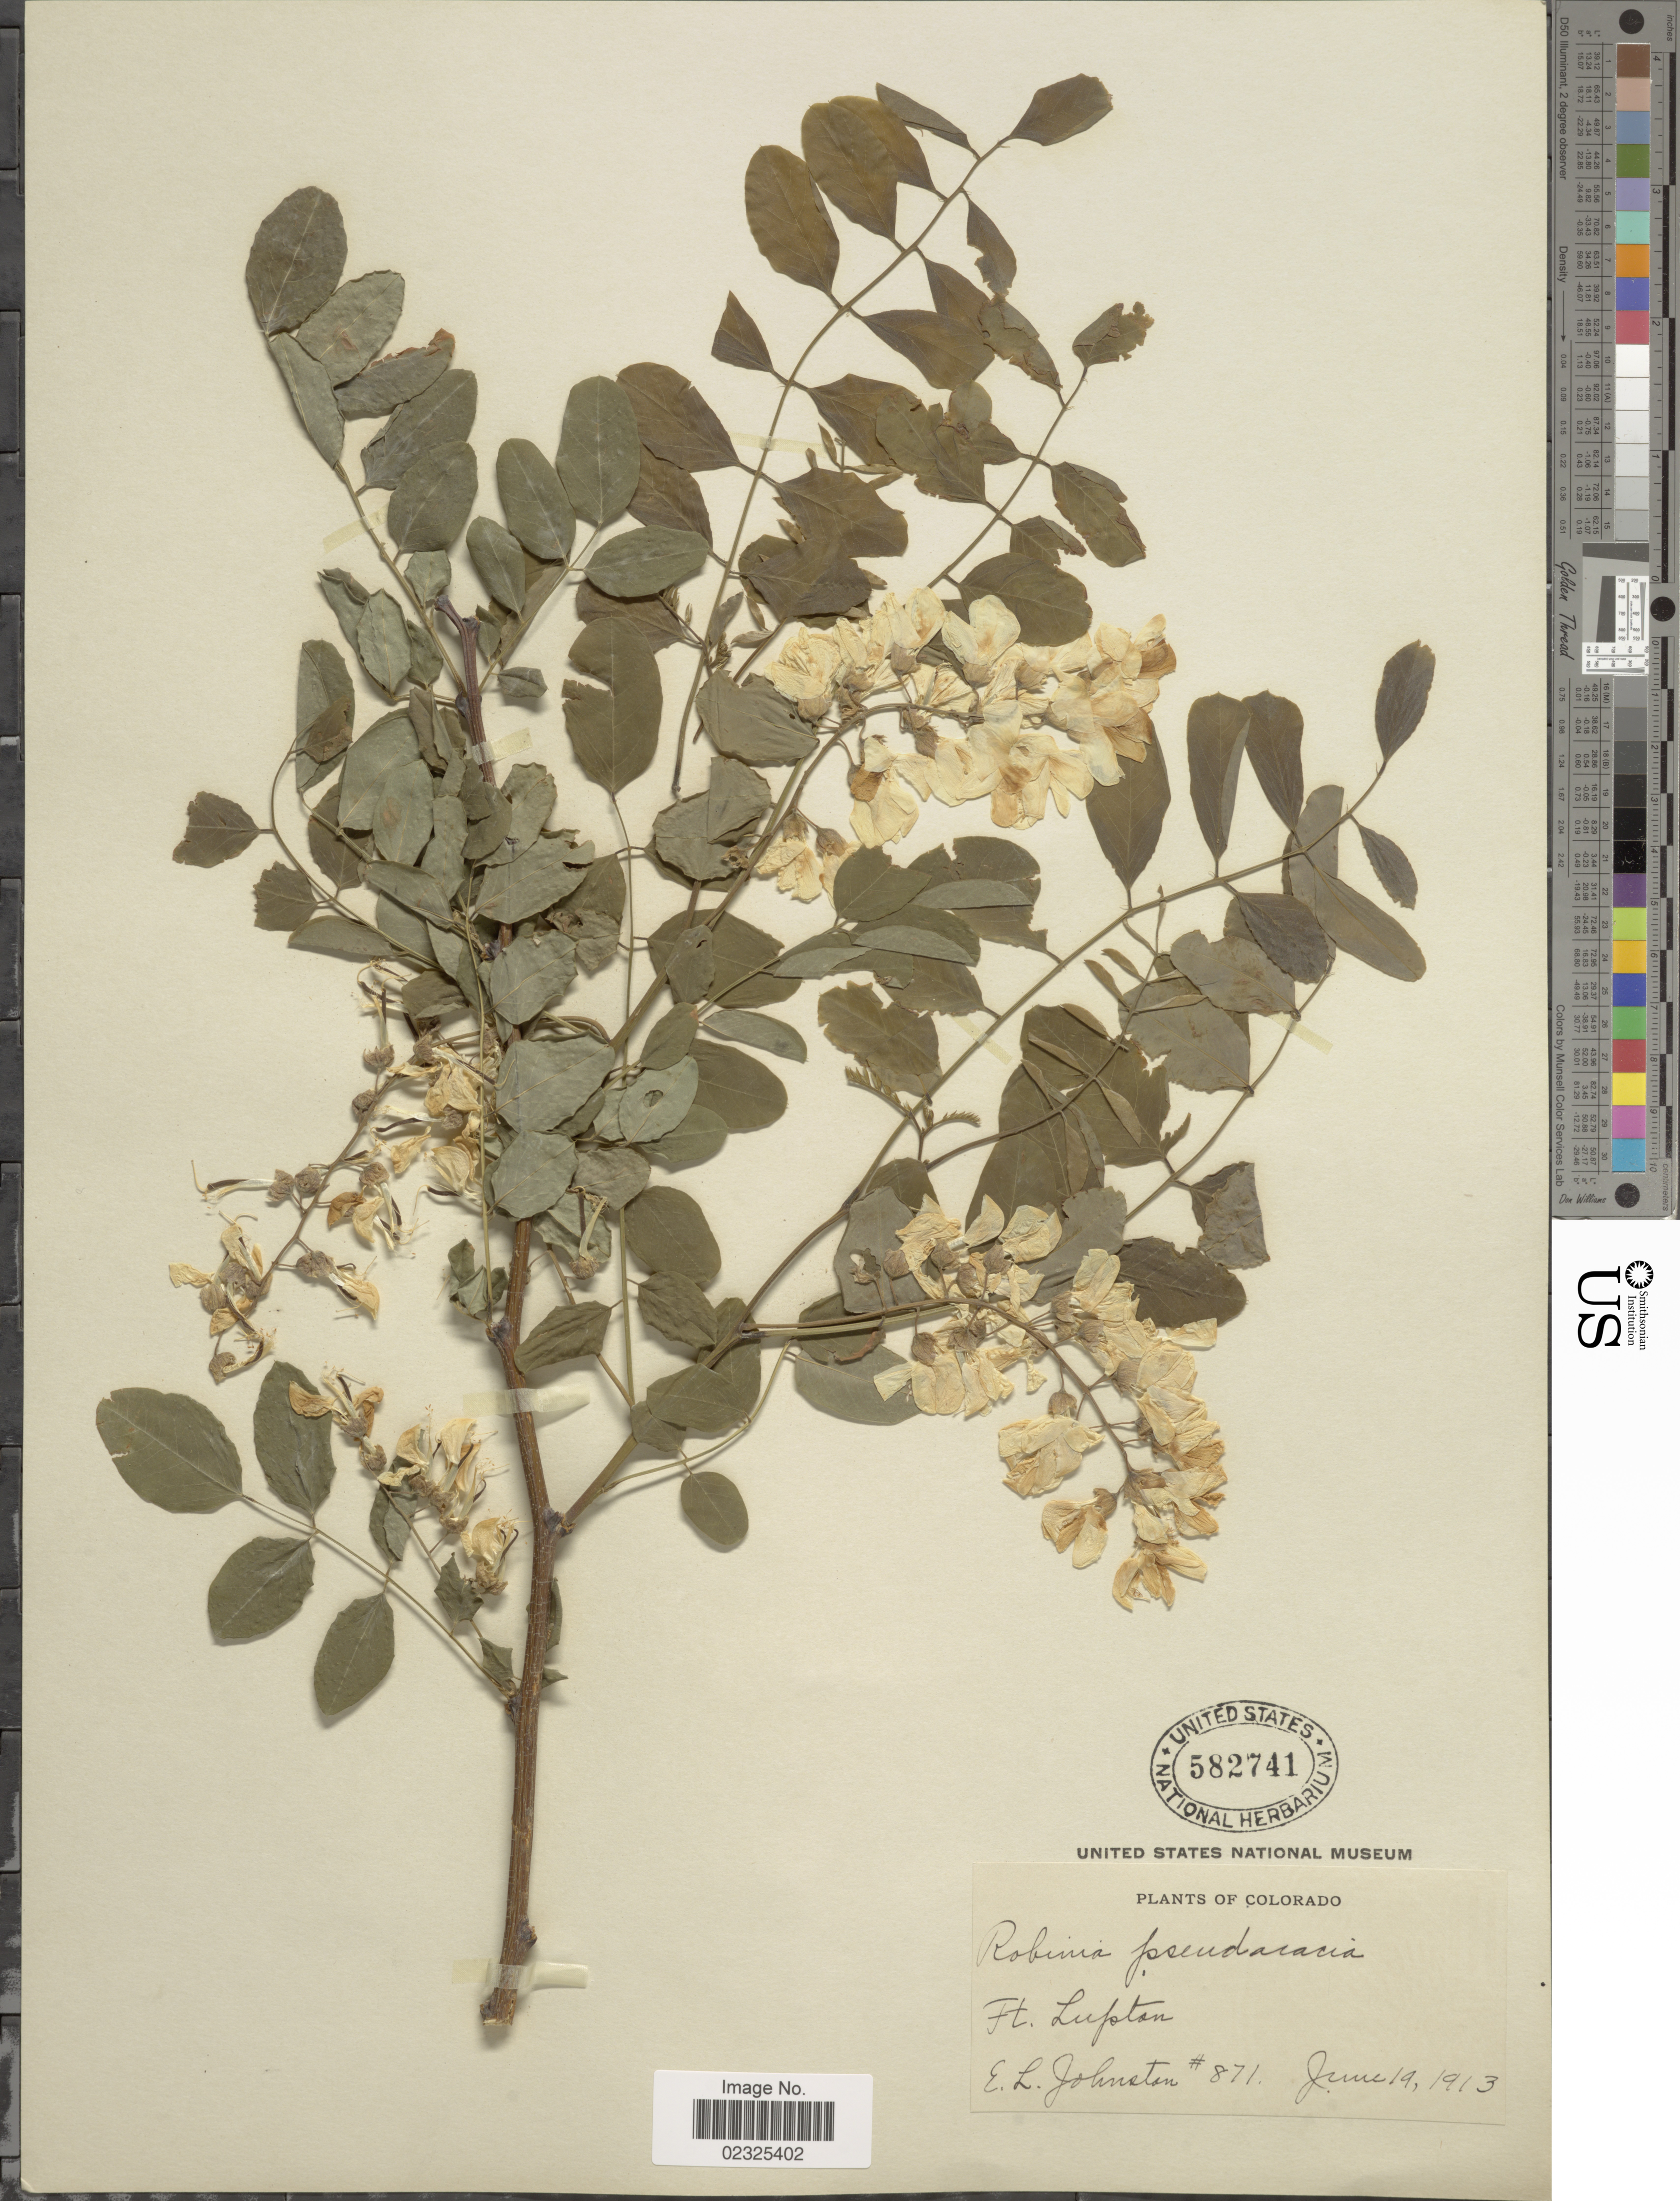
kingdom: Plantae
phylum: Tracheophyta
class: Magnoliopsida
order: Fabales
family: Fabaceae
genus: Robinia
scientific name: Robinia pseudoacacia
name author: L.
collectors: E. L. Johnston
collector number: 871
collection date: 1913-06-19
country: United States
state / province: Colorado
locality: Ft. Lupton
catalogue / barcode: US 582741